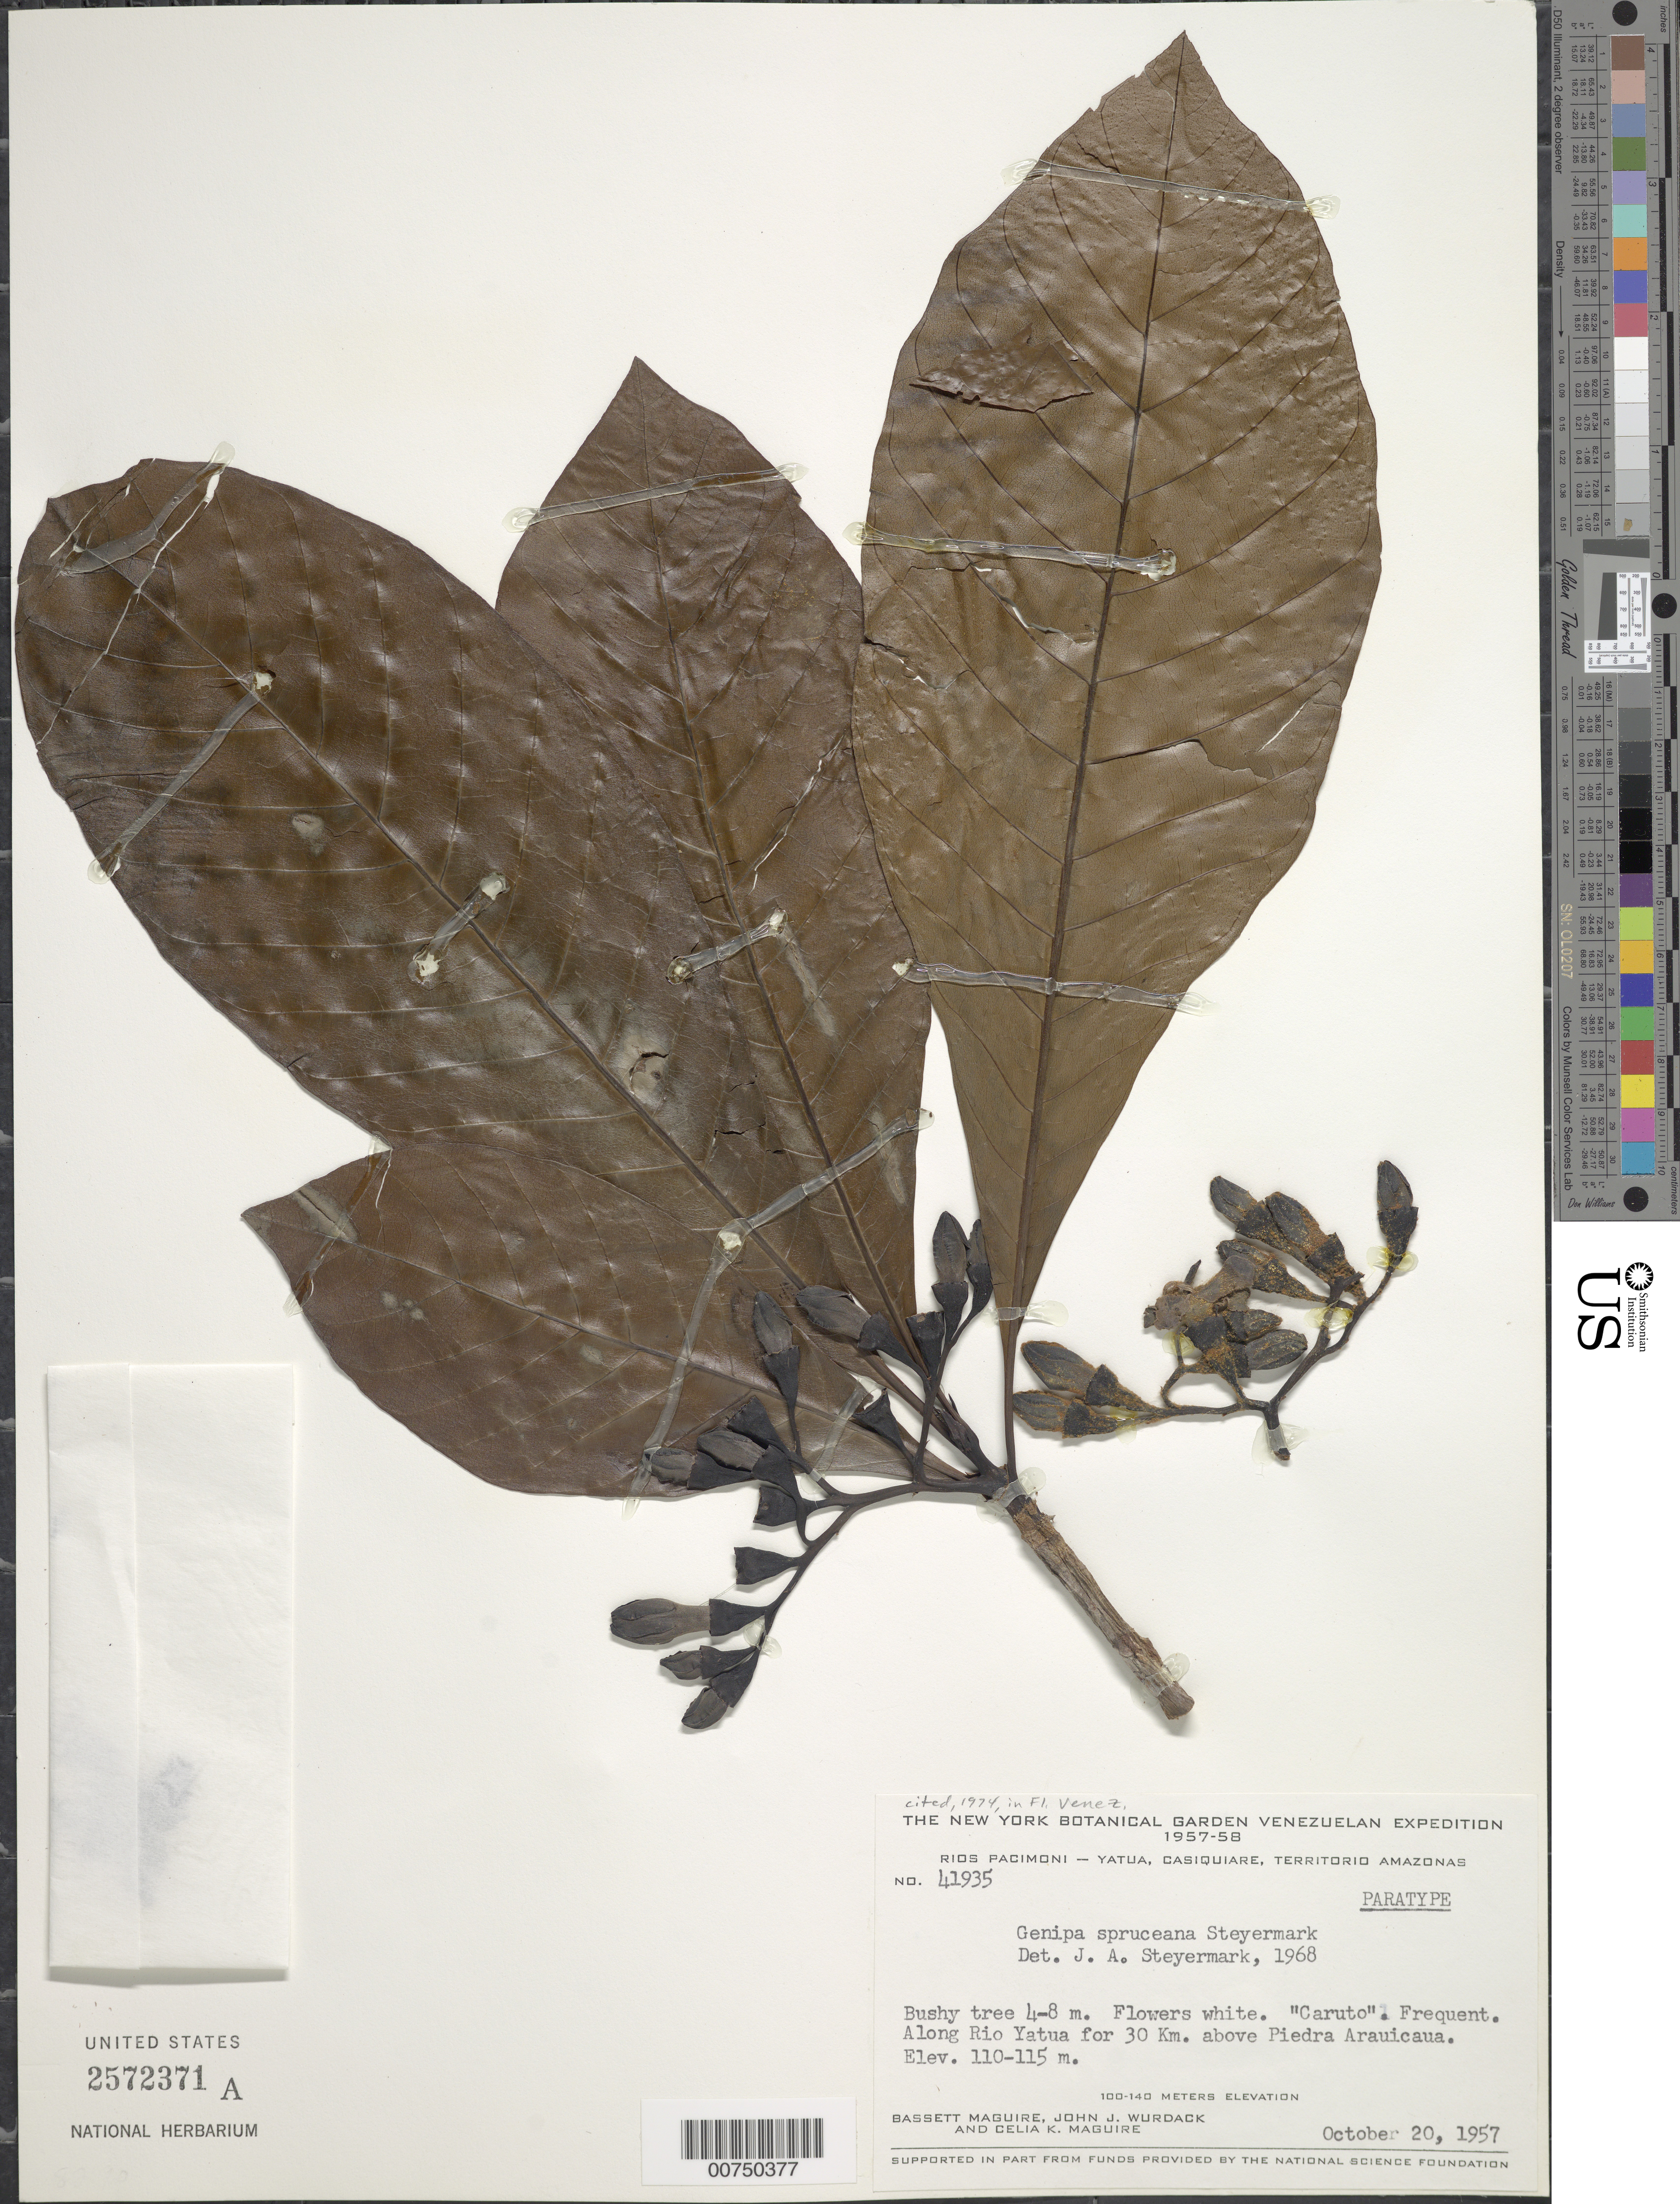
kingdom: Plantae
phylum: Tracheophyta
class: Magnoliopsida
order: Gentianales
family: Rubiaceae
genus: Genipa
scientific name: Genipa spruceana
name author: Steyerm.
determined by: Steyermark, Julian A., (VEN)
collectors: B. Maguire, J. J. Wurdack & C. K. Maguire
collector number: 41935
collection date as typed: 20-Oct-57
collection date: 1957-10-20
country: Venezuela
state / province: Amazonas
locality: Río Yatua, 30 km above Piedra Arauicaua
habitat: Along río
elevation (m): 100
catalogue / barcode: US 2572371A